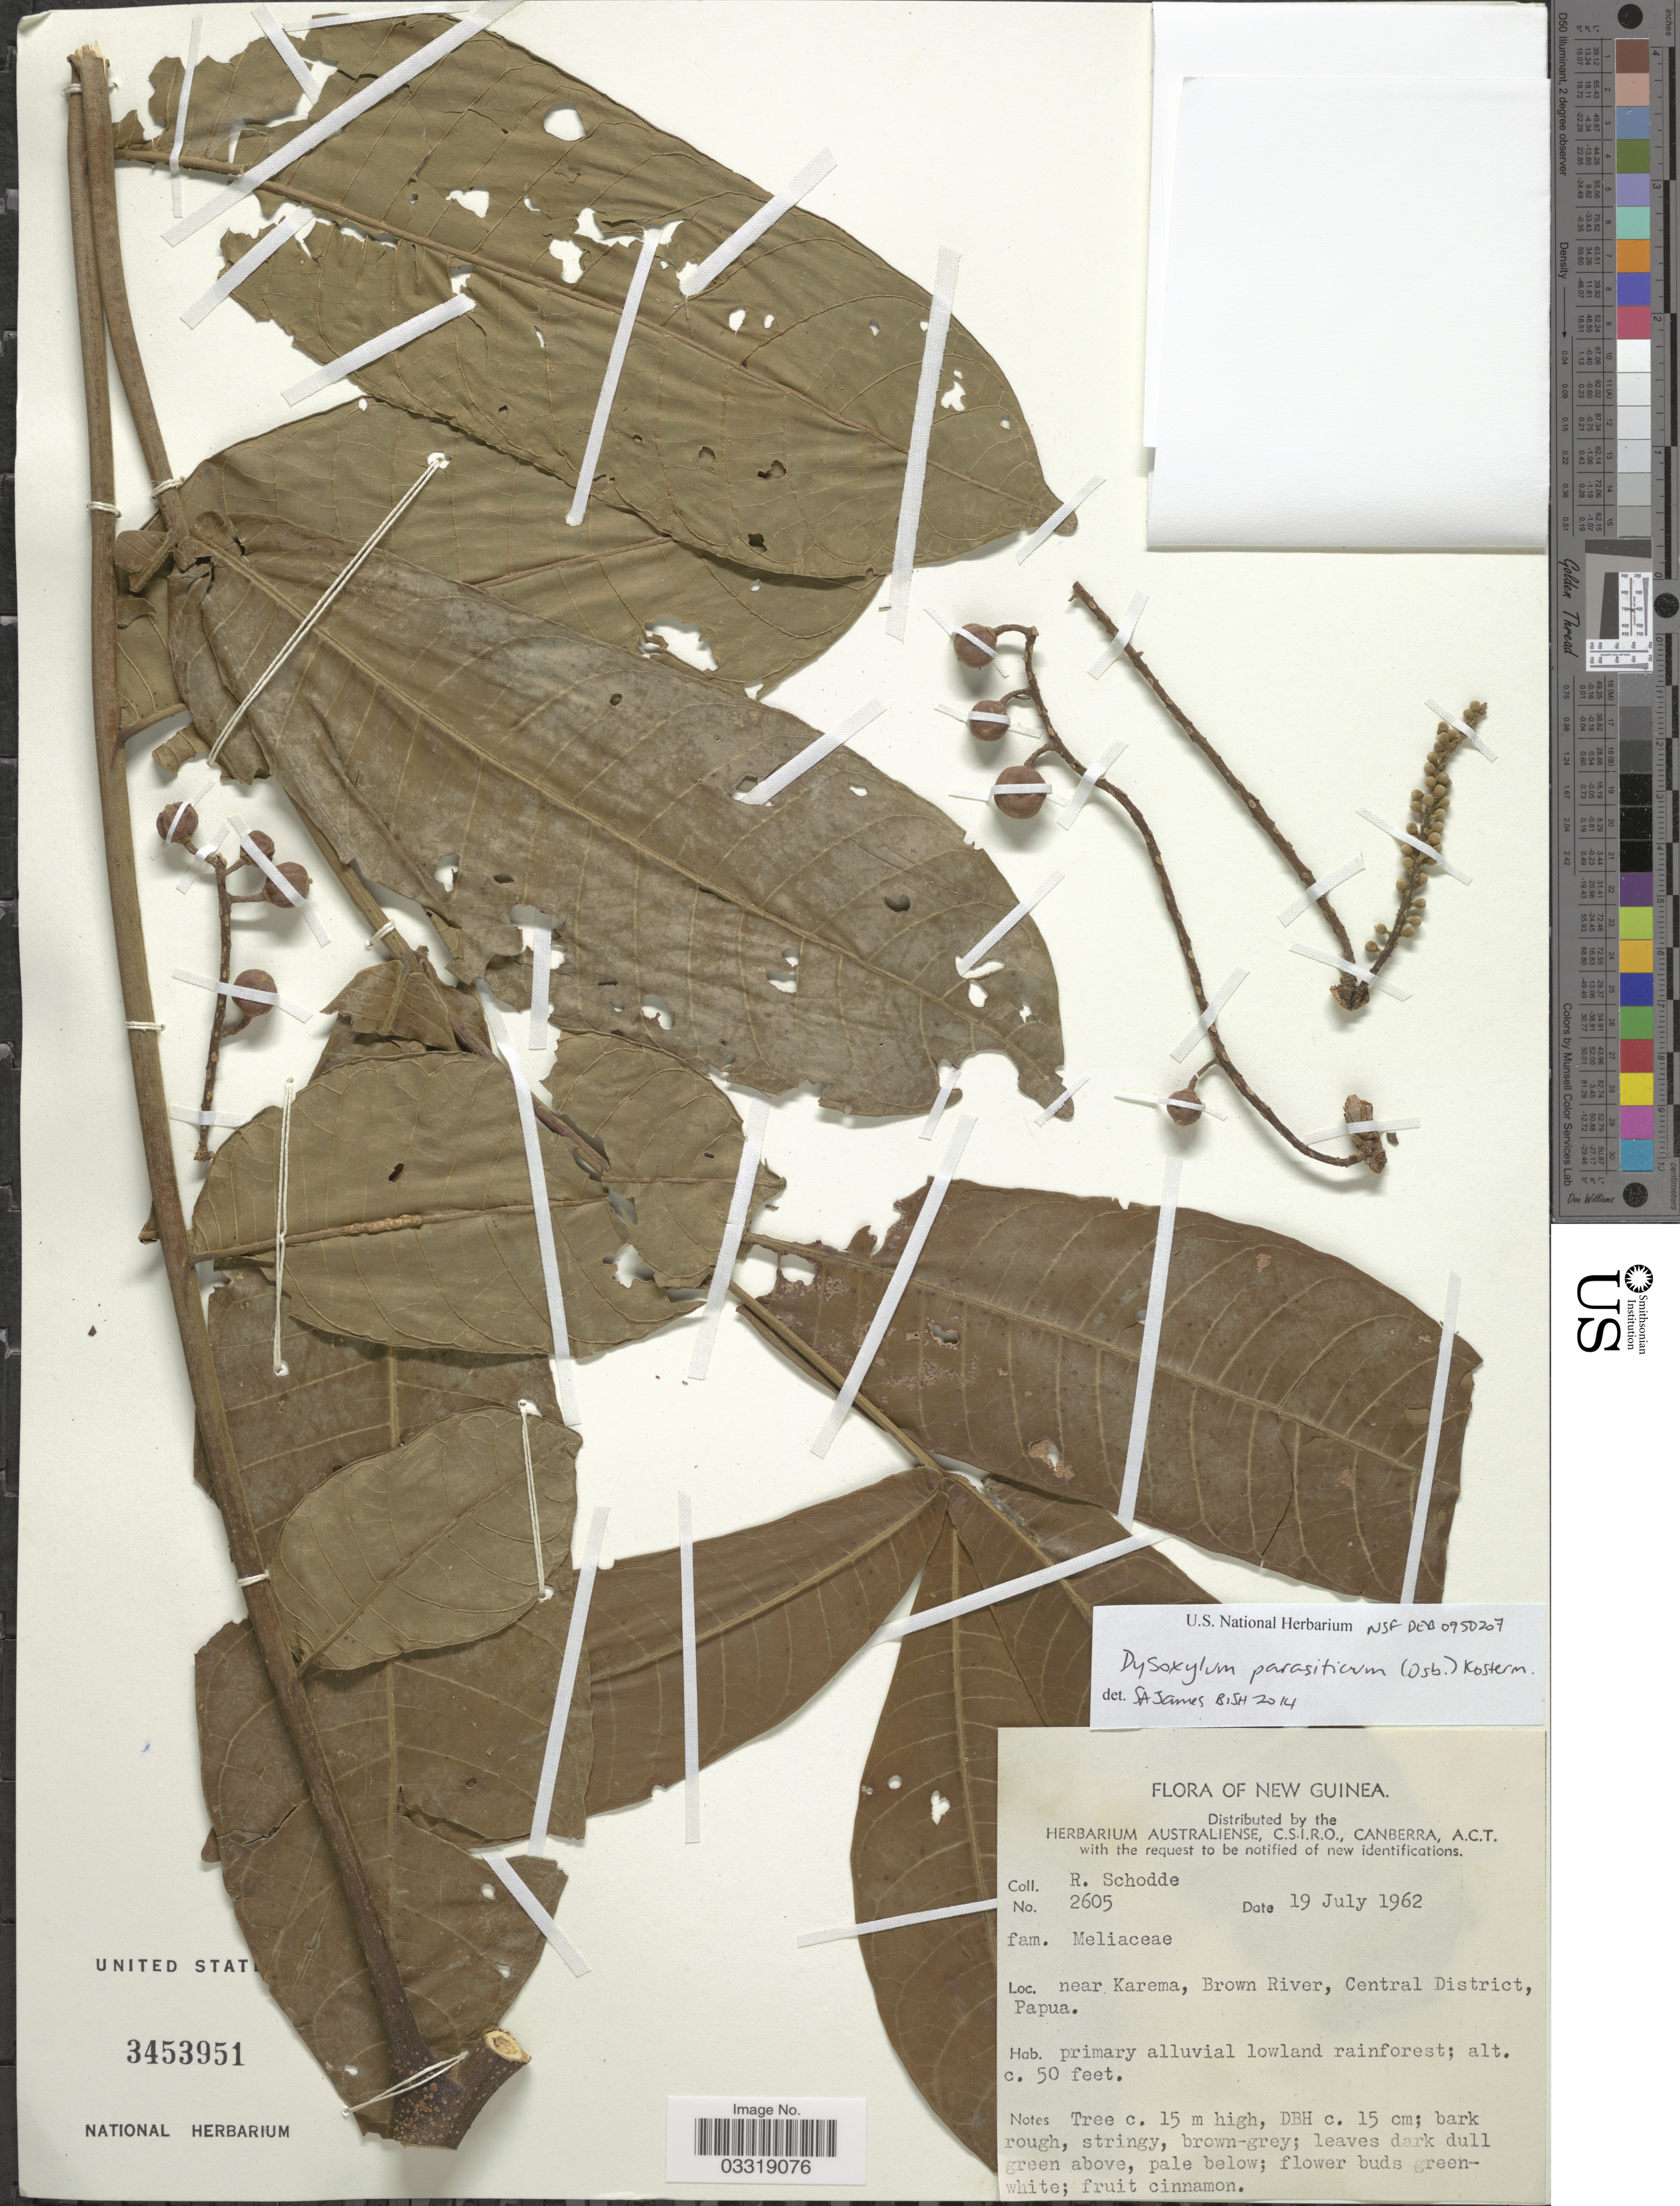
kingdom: Plantae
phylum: Tracheophyta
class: Magnoliopsida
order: Sapindales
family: Meliaceae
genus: Epicharis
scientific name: Epicharis parasitica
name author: (Osbeck) Mabb.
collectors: R. Schodde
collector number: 2605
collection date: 1962-07-19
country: Papua New Guinea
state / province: Central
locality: New Guinea. Near Karema, Brown River, Central District, Papua.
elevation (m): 15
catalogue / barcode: US 3453951